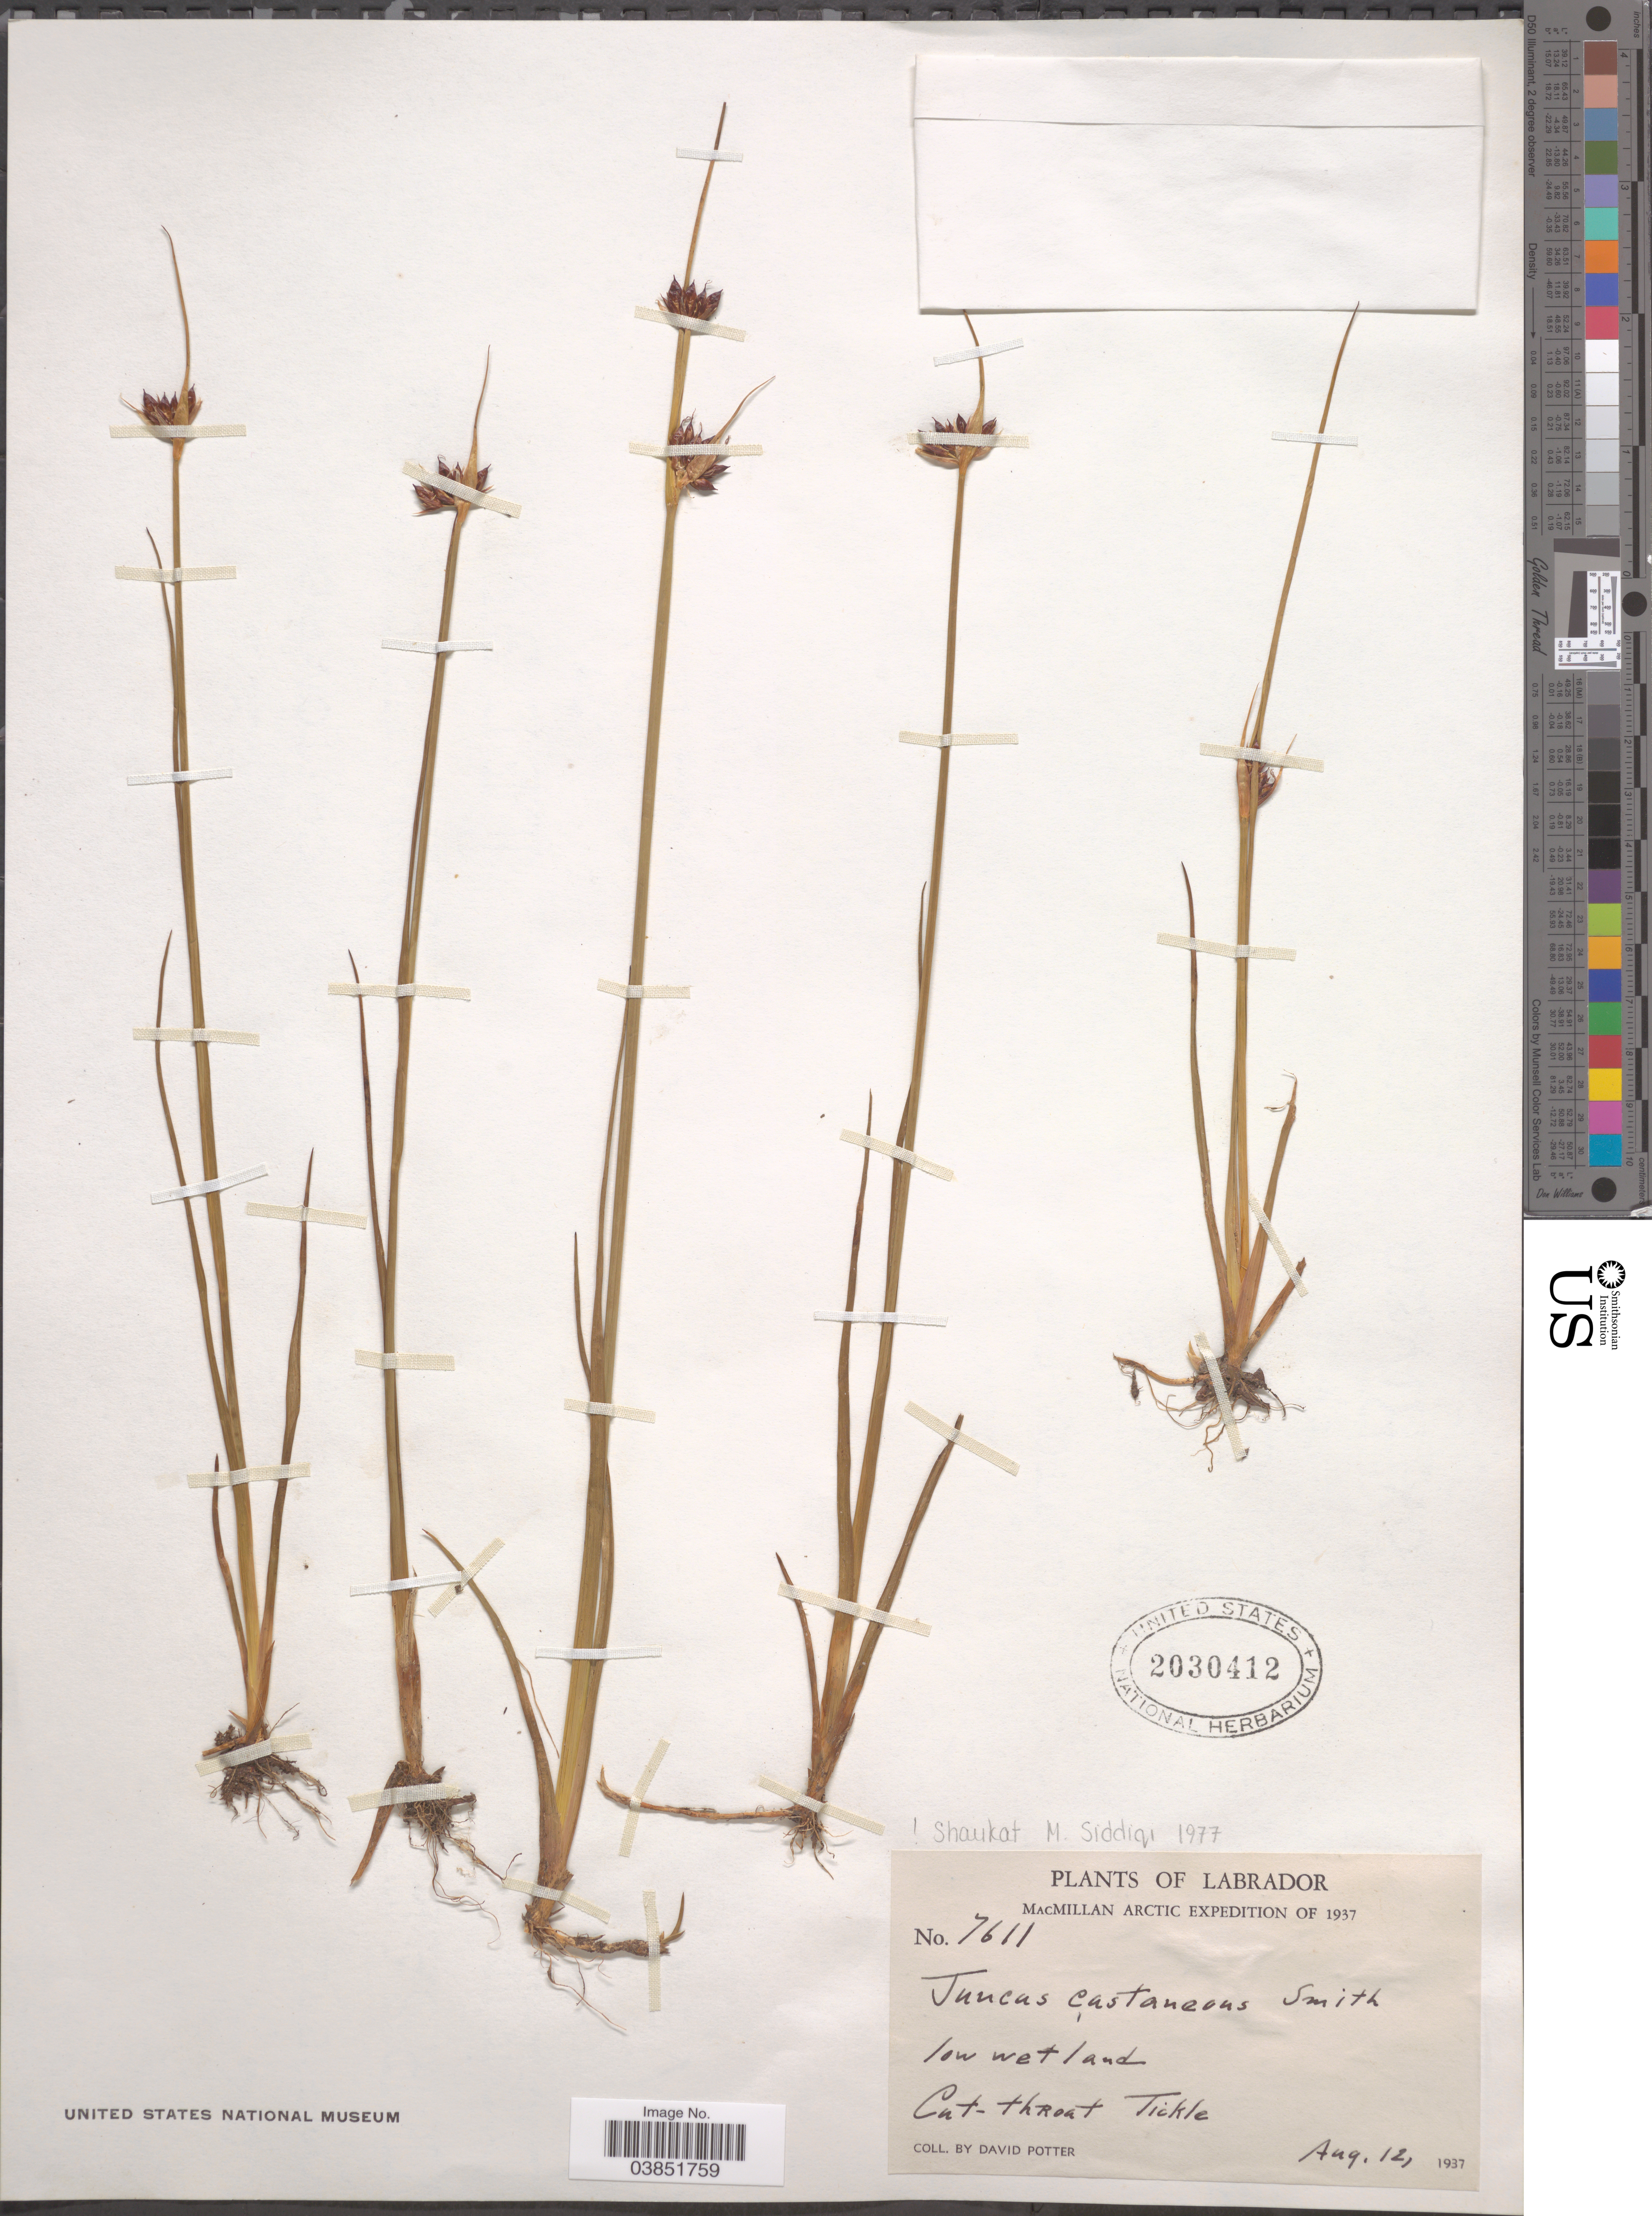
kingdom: Plantae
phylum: Tracheophyta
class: Liliopsida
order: Poales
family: Juncaceae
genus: Juncus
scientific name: Juncus castaneus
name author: Sm.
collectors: D. Potter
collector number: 7611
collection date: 1937-08-12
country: Canada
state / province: Newfoundland and Labrador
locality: Labrador. Cut-throat Tickle.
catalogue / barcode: US 2030412